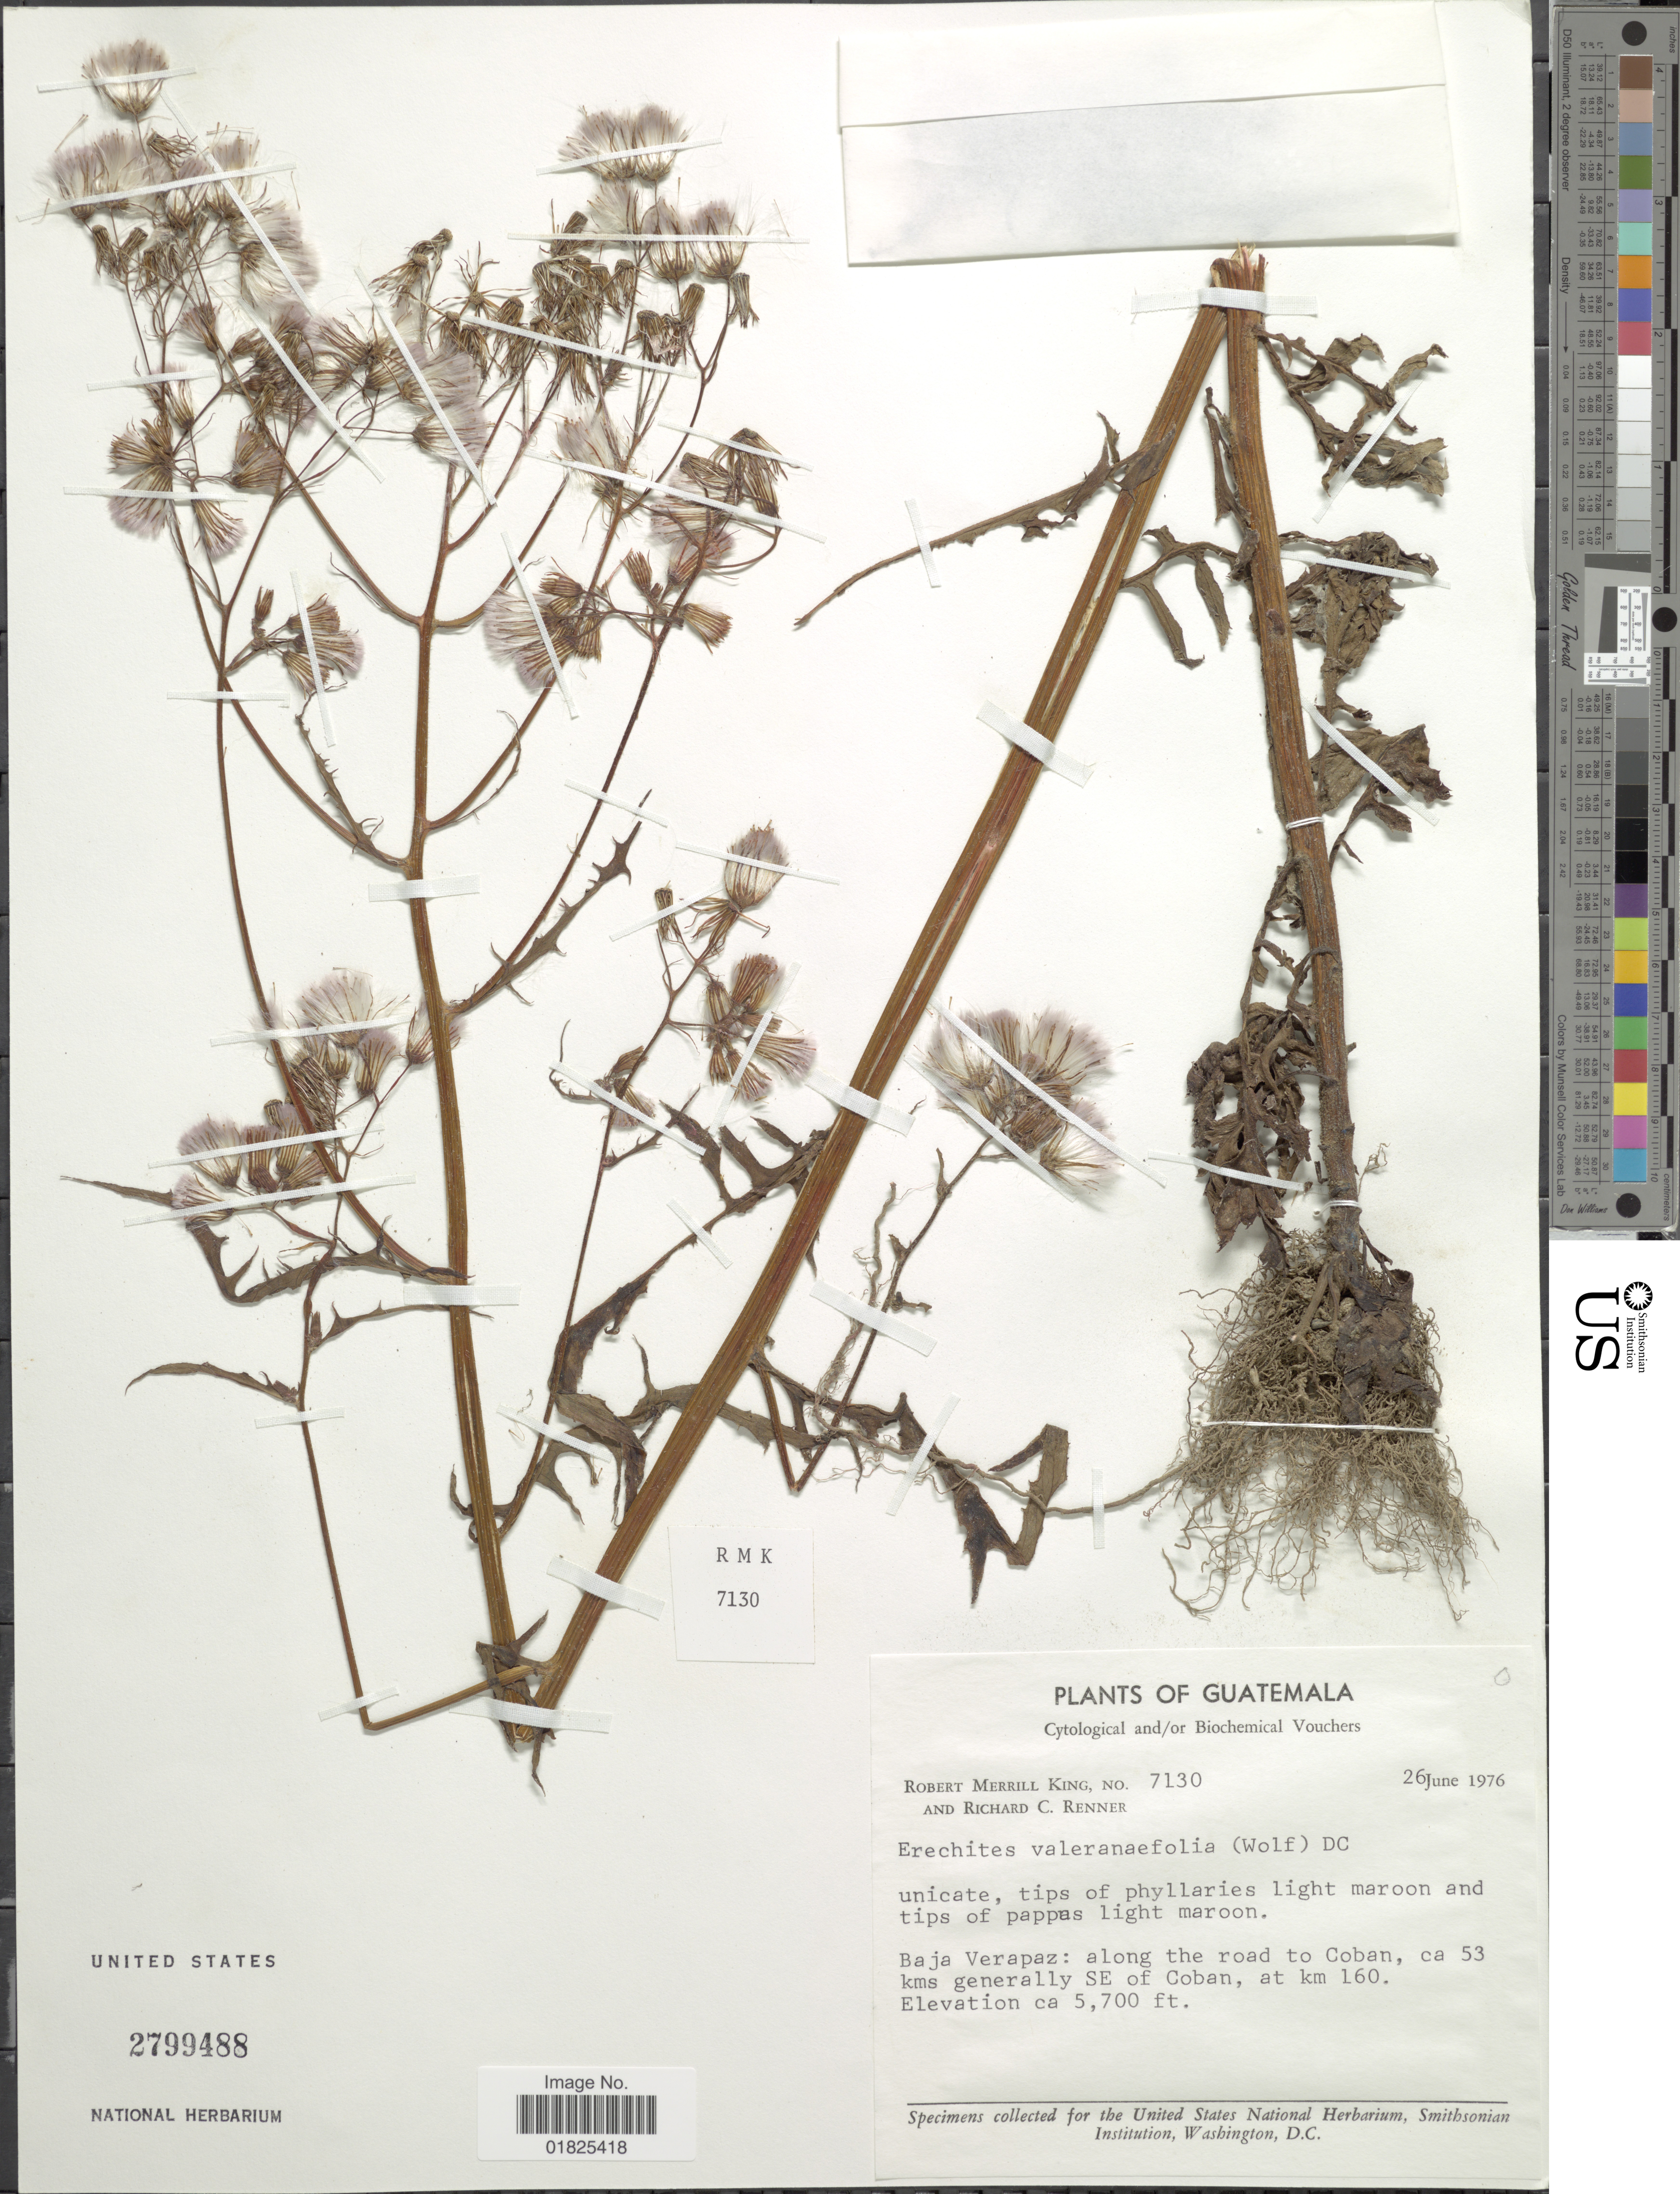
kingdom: Plantae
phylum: Tracheophyta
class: Magnoliopsida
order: Asterales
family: Asteraceae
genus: Erechtites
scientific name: Erechtites valerianifolius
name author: (Link ex Spreng.) DC.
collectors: R. M. King & R. C. Renner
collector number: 7130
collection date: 1976-06-26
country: Guatemala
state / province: Baja Verapaz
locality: Along the road to Coban, ca 53 kms generally SE of Coban, at km 160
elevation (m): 1737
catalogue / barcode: US 2799488